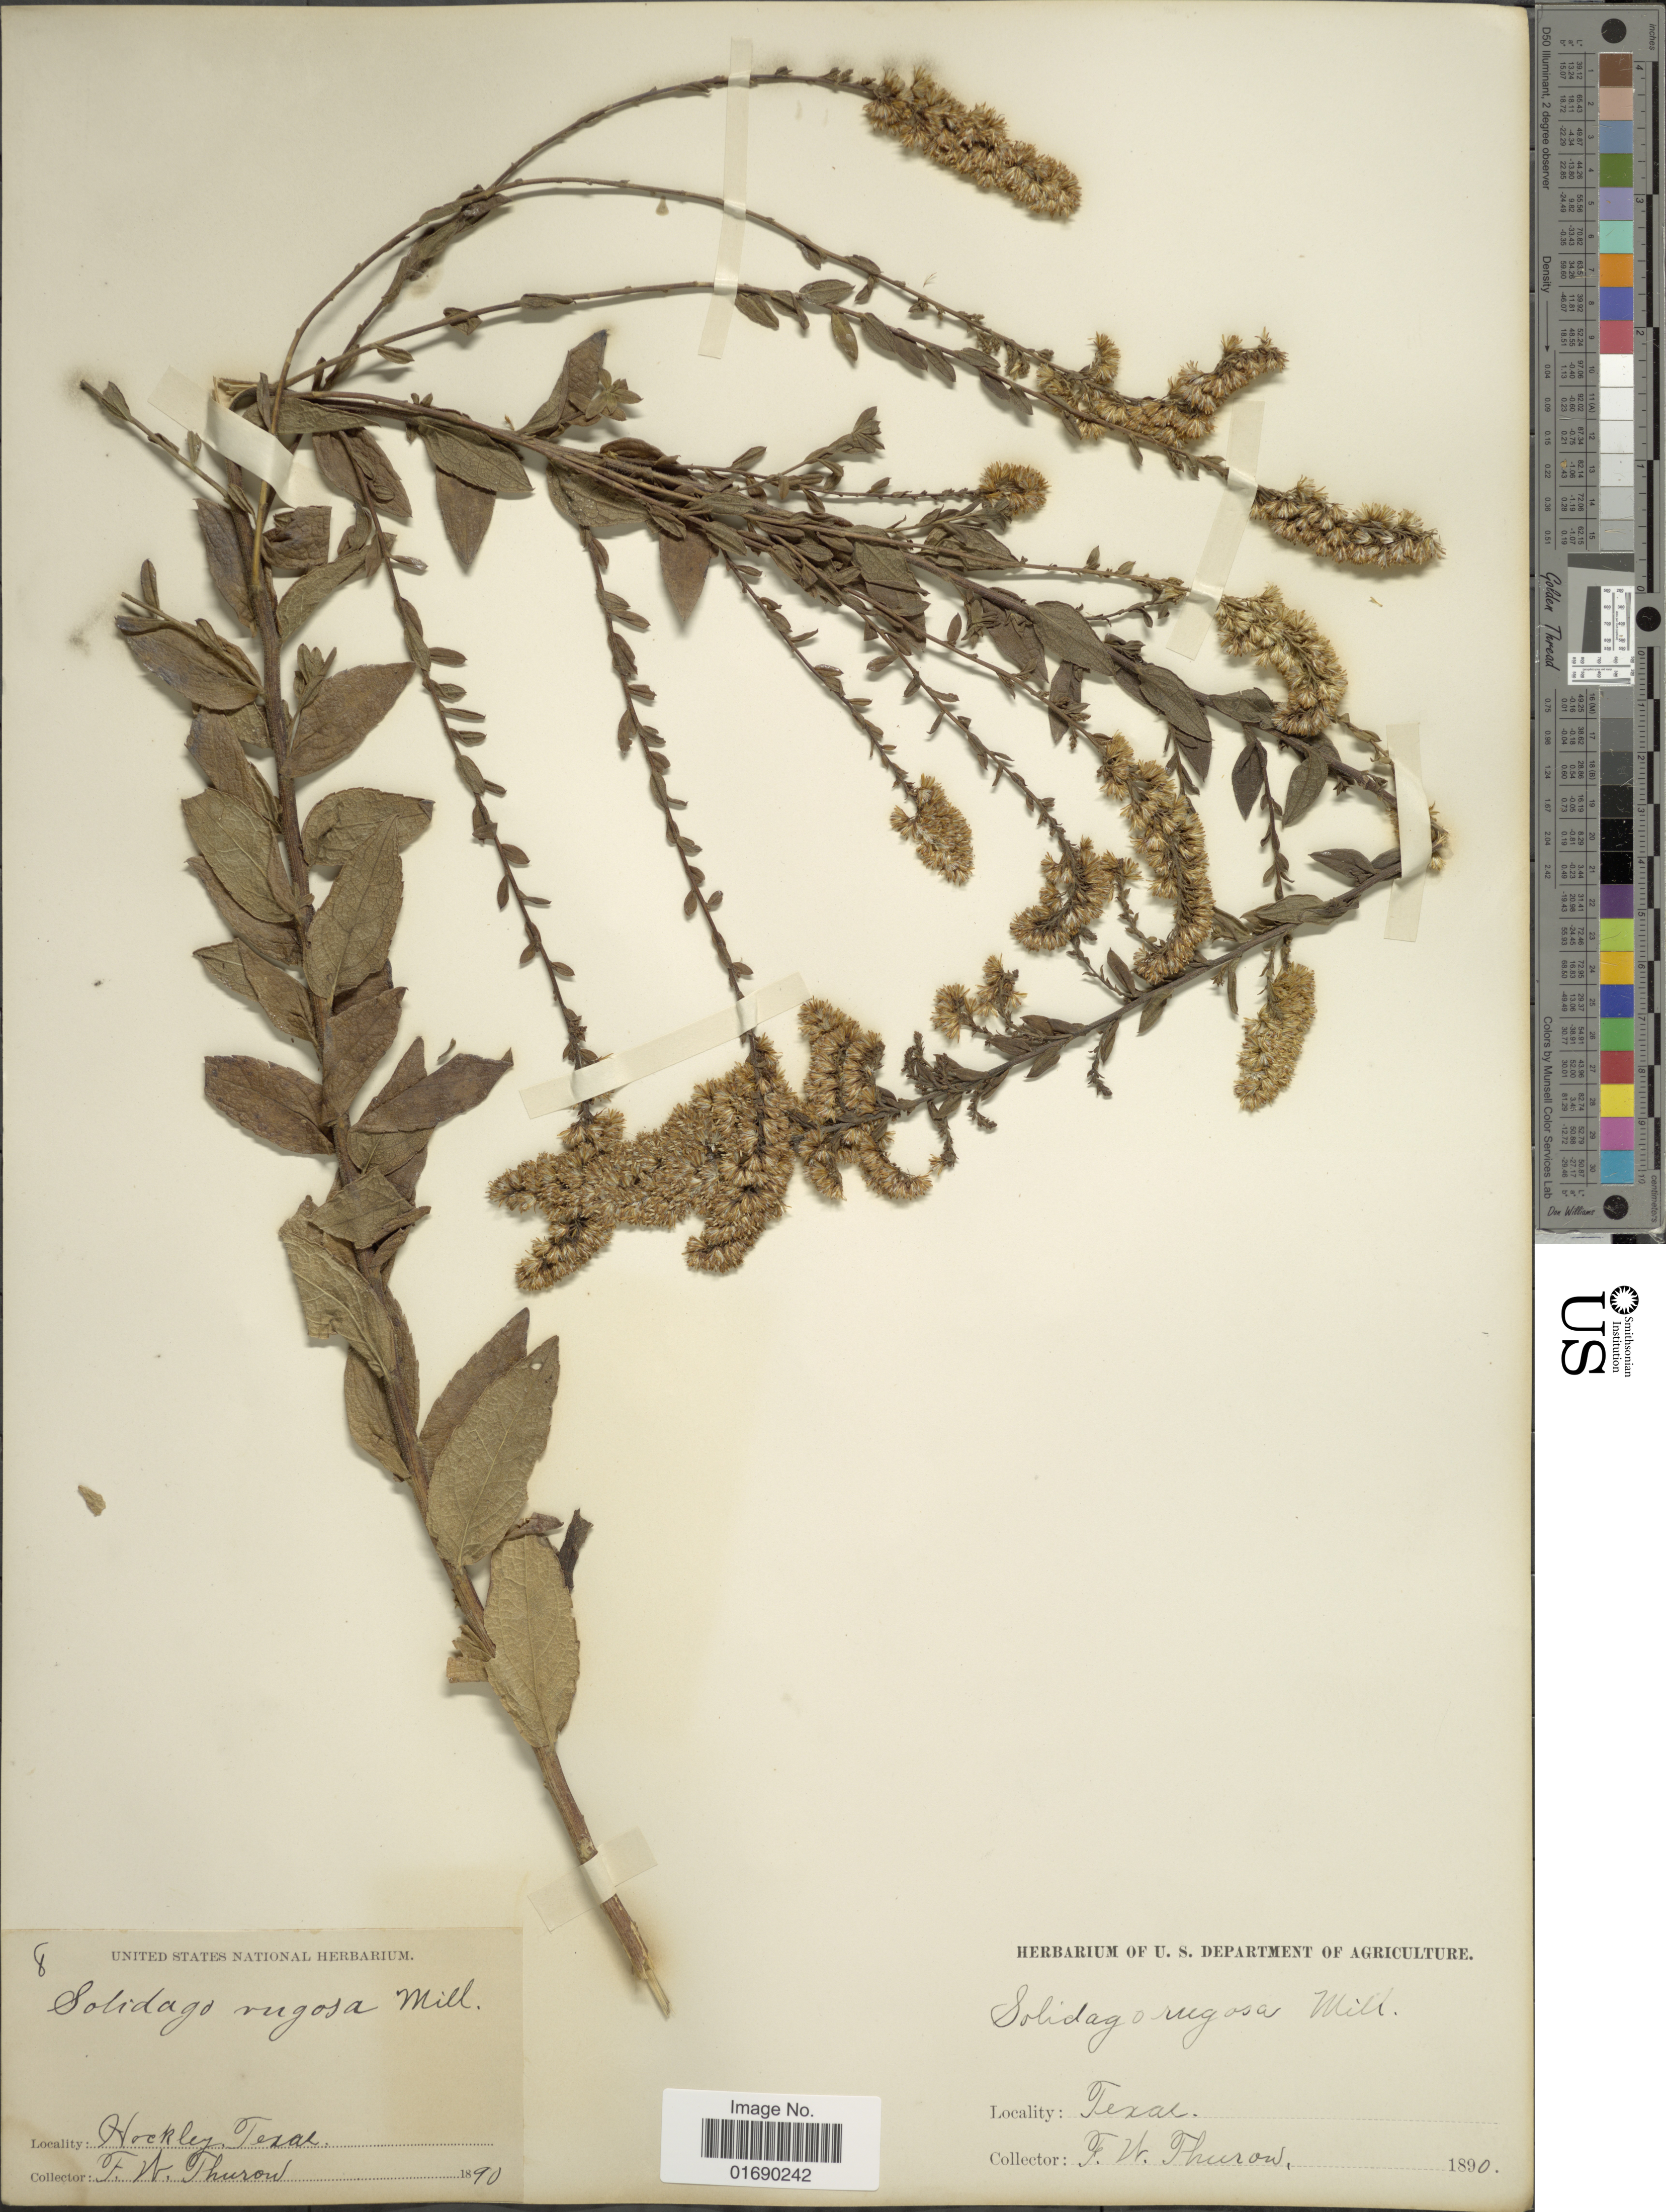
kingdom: Plantae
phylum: Tracheophyta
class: Magnoliopsida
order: Asterales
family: Asteraceae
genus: Solidago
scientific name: Solidago rugosa var. celtidifolia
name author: (Small) Fernald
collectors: F. W. Thurow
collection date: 1890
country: United States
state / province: Texas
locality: Hockley